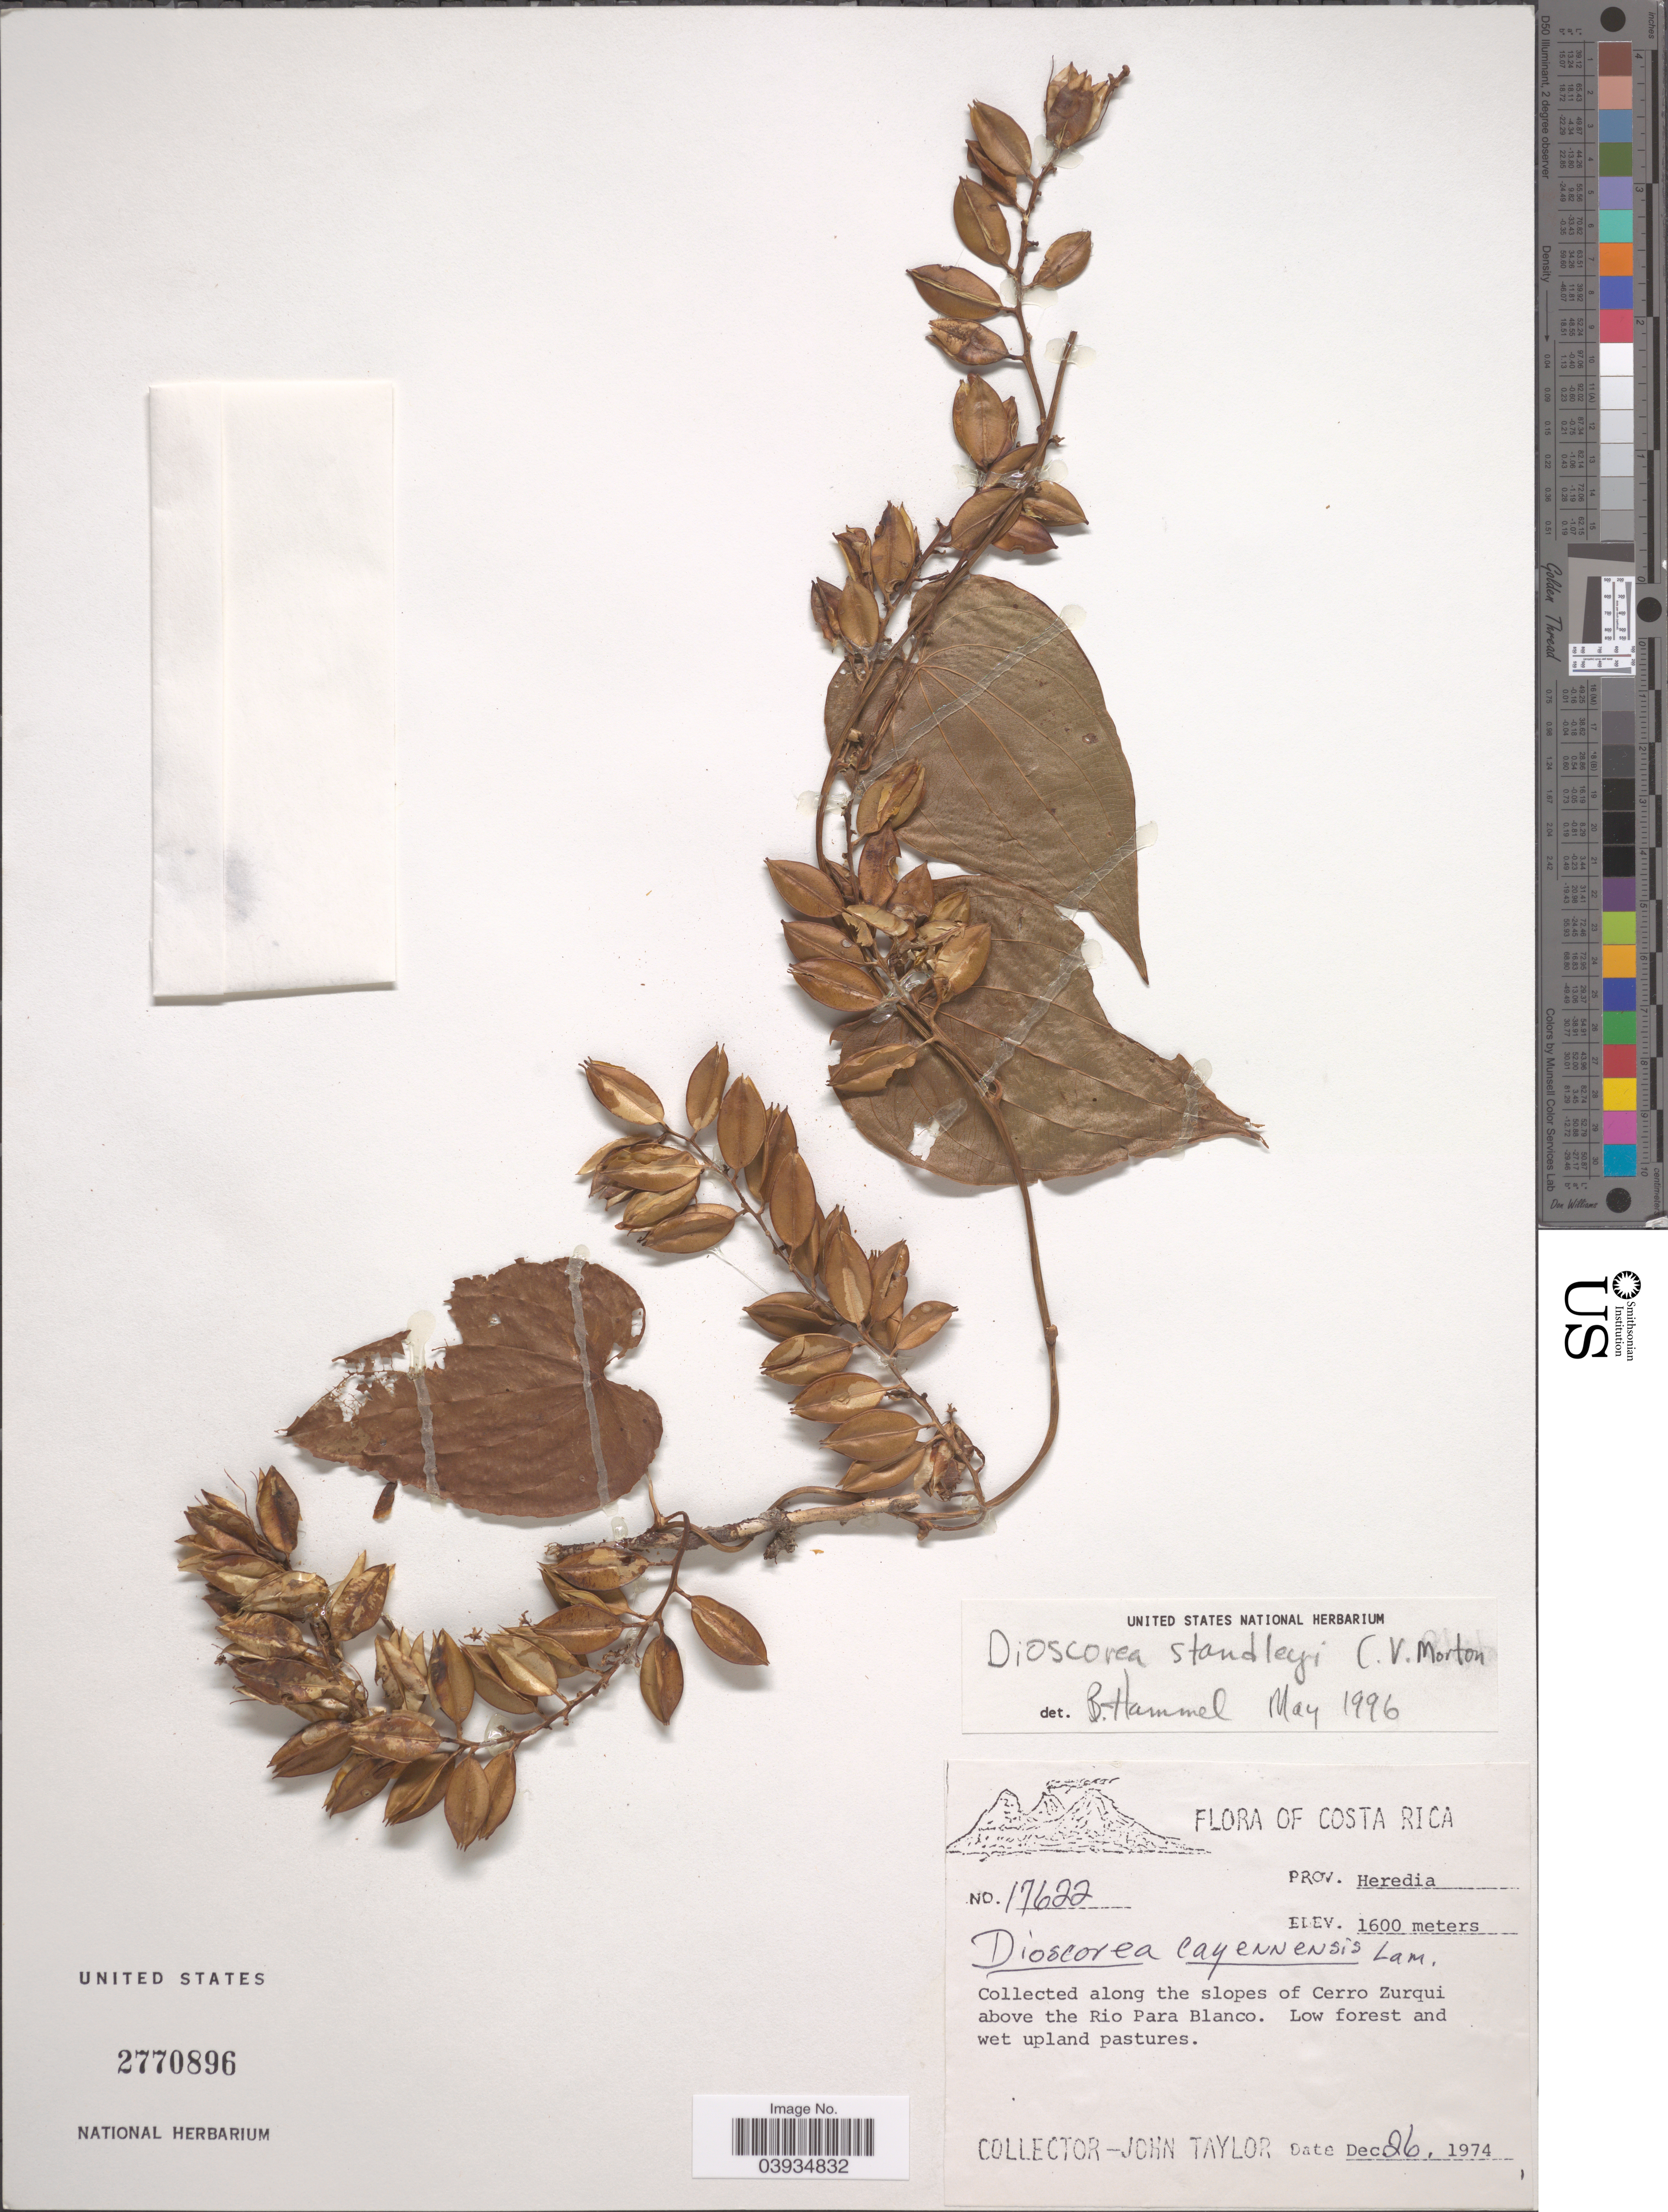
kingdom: Plantae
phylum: Tracheophyta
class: Liliopsida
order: Dioscoreales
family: Dioscoreaceae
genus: Dioscorea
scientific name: Dioscorea standleyi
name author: C.V. Morton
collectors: J. Taylor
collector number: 17622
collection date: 1974-12-26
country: Costa Rica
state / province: Heredia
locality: Along the slopes of Cerro Zurqui above the Rio Para Blanco.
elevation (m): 1600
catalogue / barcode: US 2770896